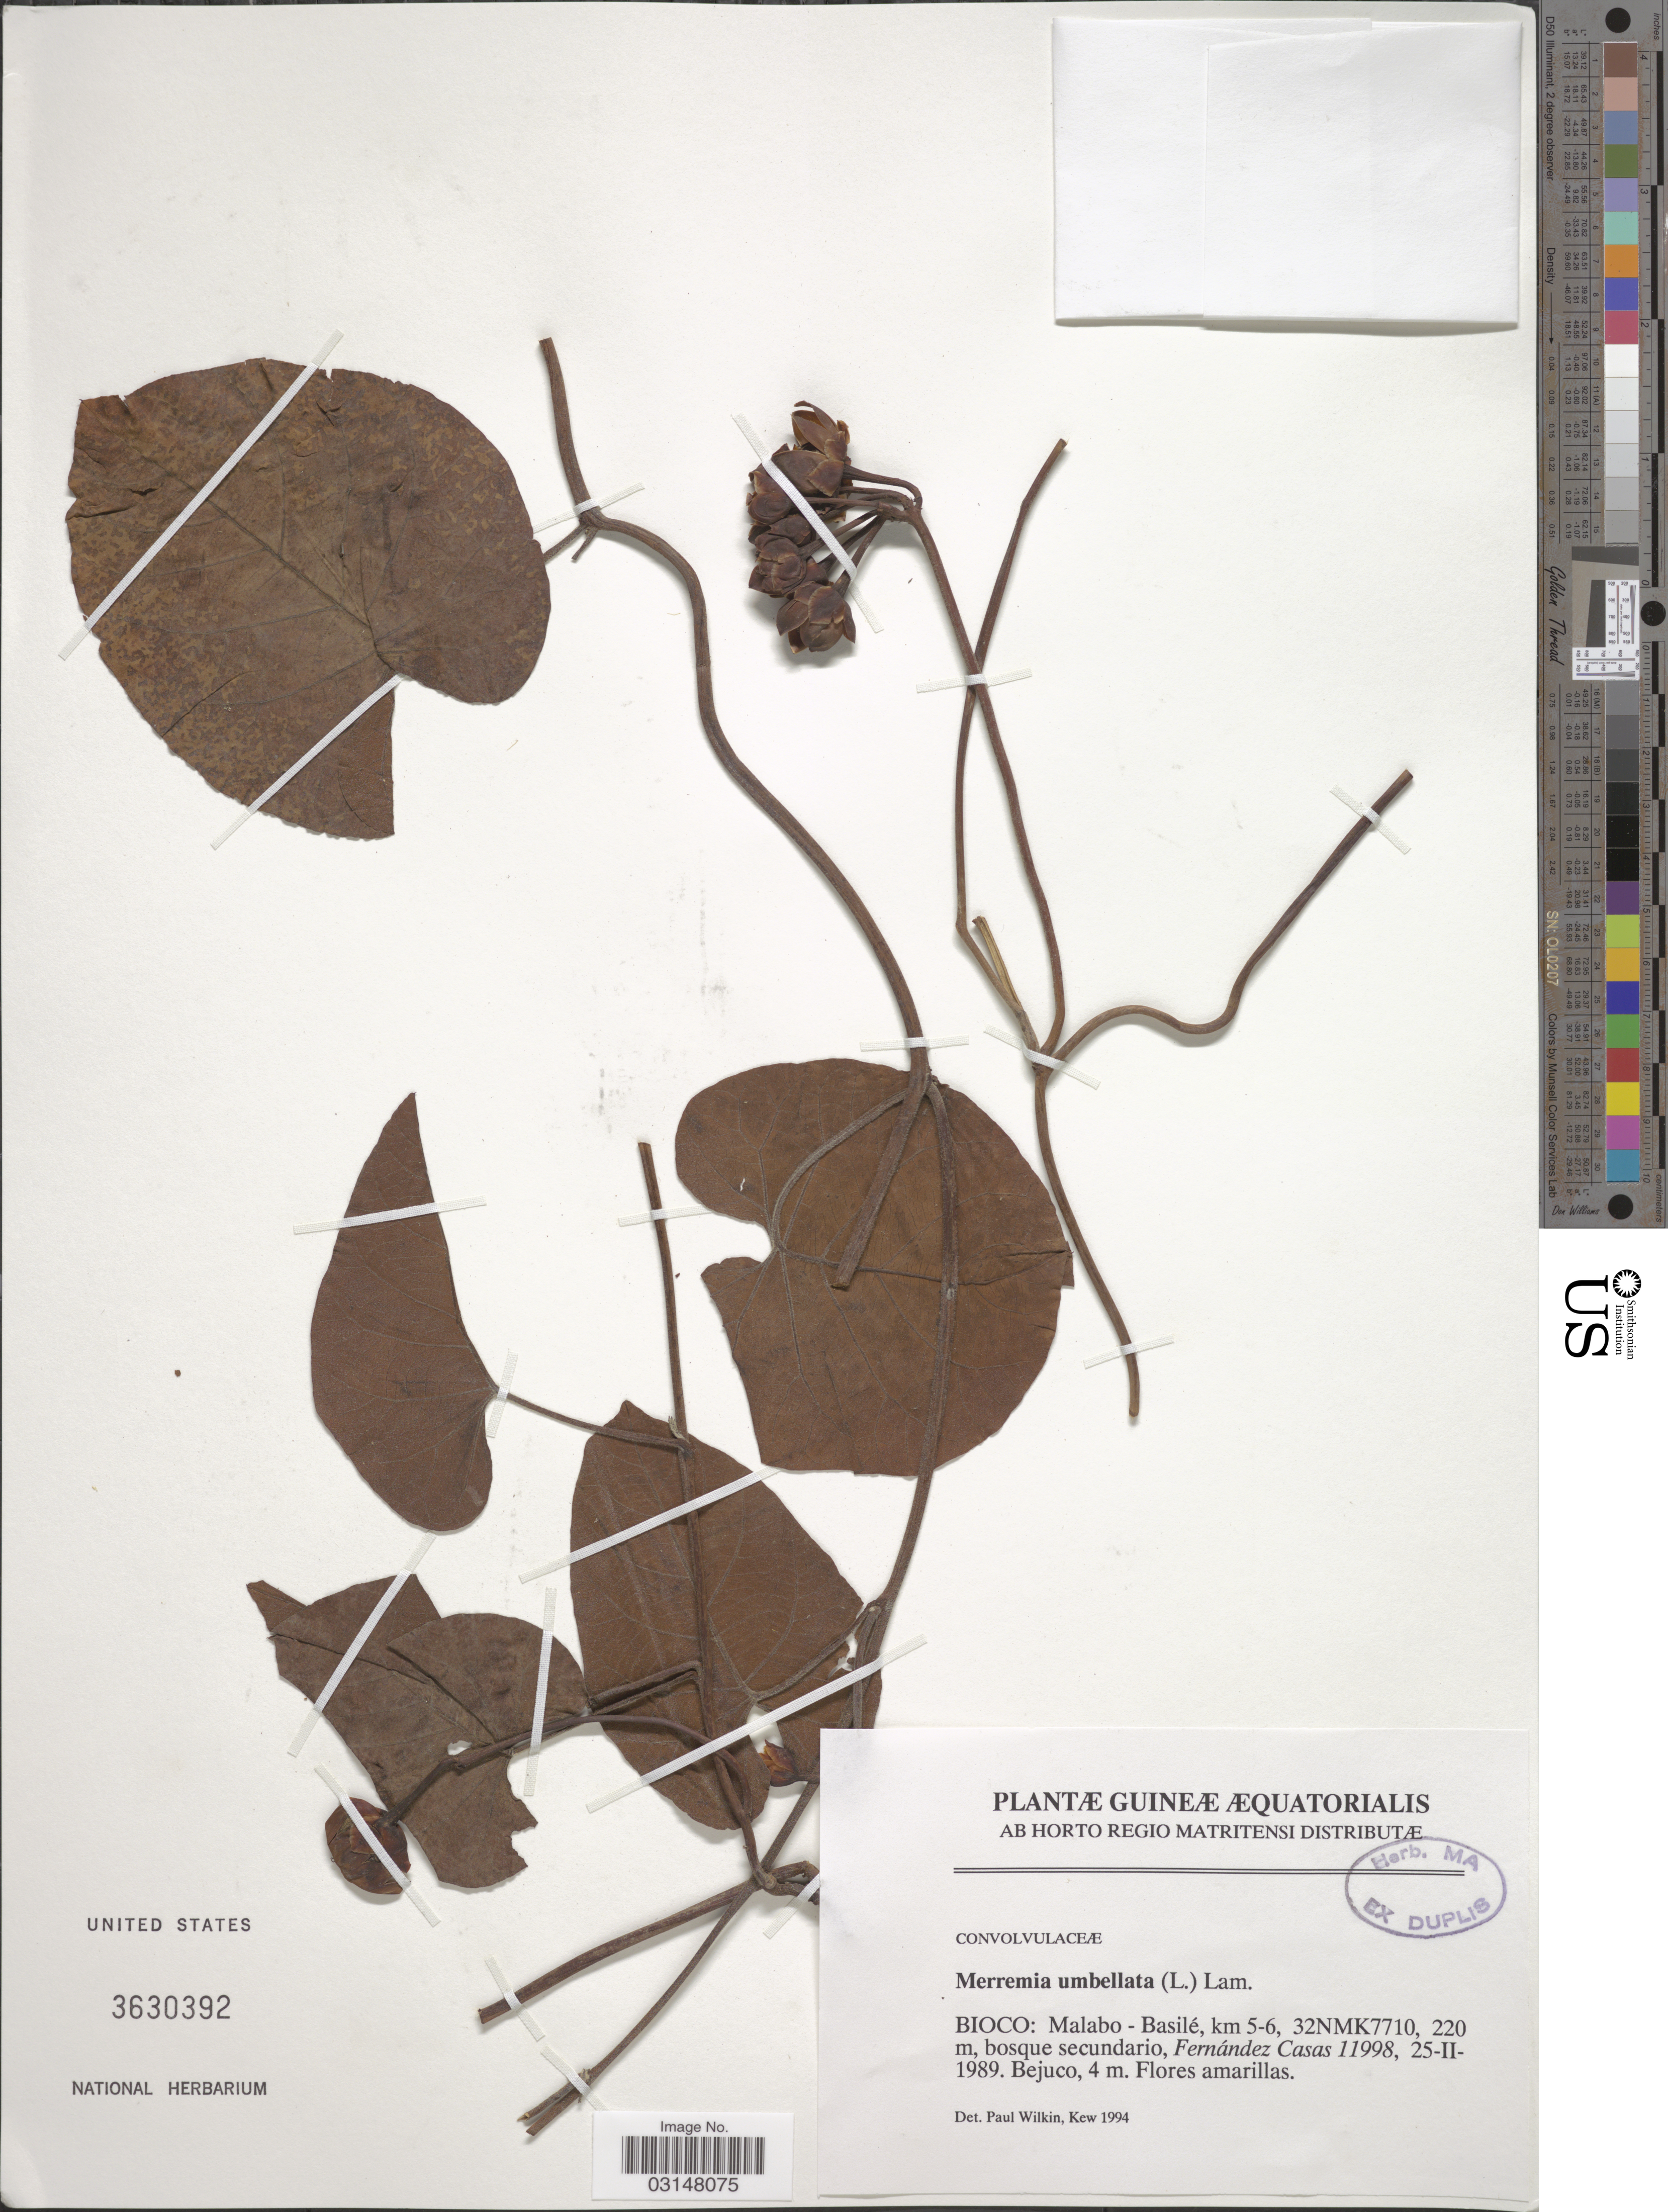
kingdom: Plantae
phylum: Tracheophyta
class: Magnoliopsida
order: Solanales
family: Convolvulaceae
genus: Camonea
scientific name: Camonea umbellata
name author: (L.) A. R. Simões & Staples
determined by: Strong, Mark T., (BOT), Smithsonian Institution - National Museum of Natural History (UNITED STATES)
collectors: F. Casas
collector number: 11998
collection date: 1989-02-25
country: Equatorial Guinea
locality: Guineæ Æquatorialis. Bioco: Malabo-Basilé, km 5-6, 32NMK7710.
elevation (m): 220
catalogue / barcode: US 3630392